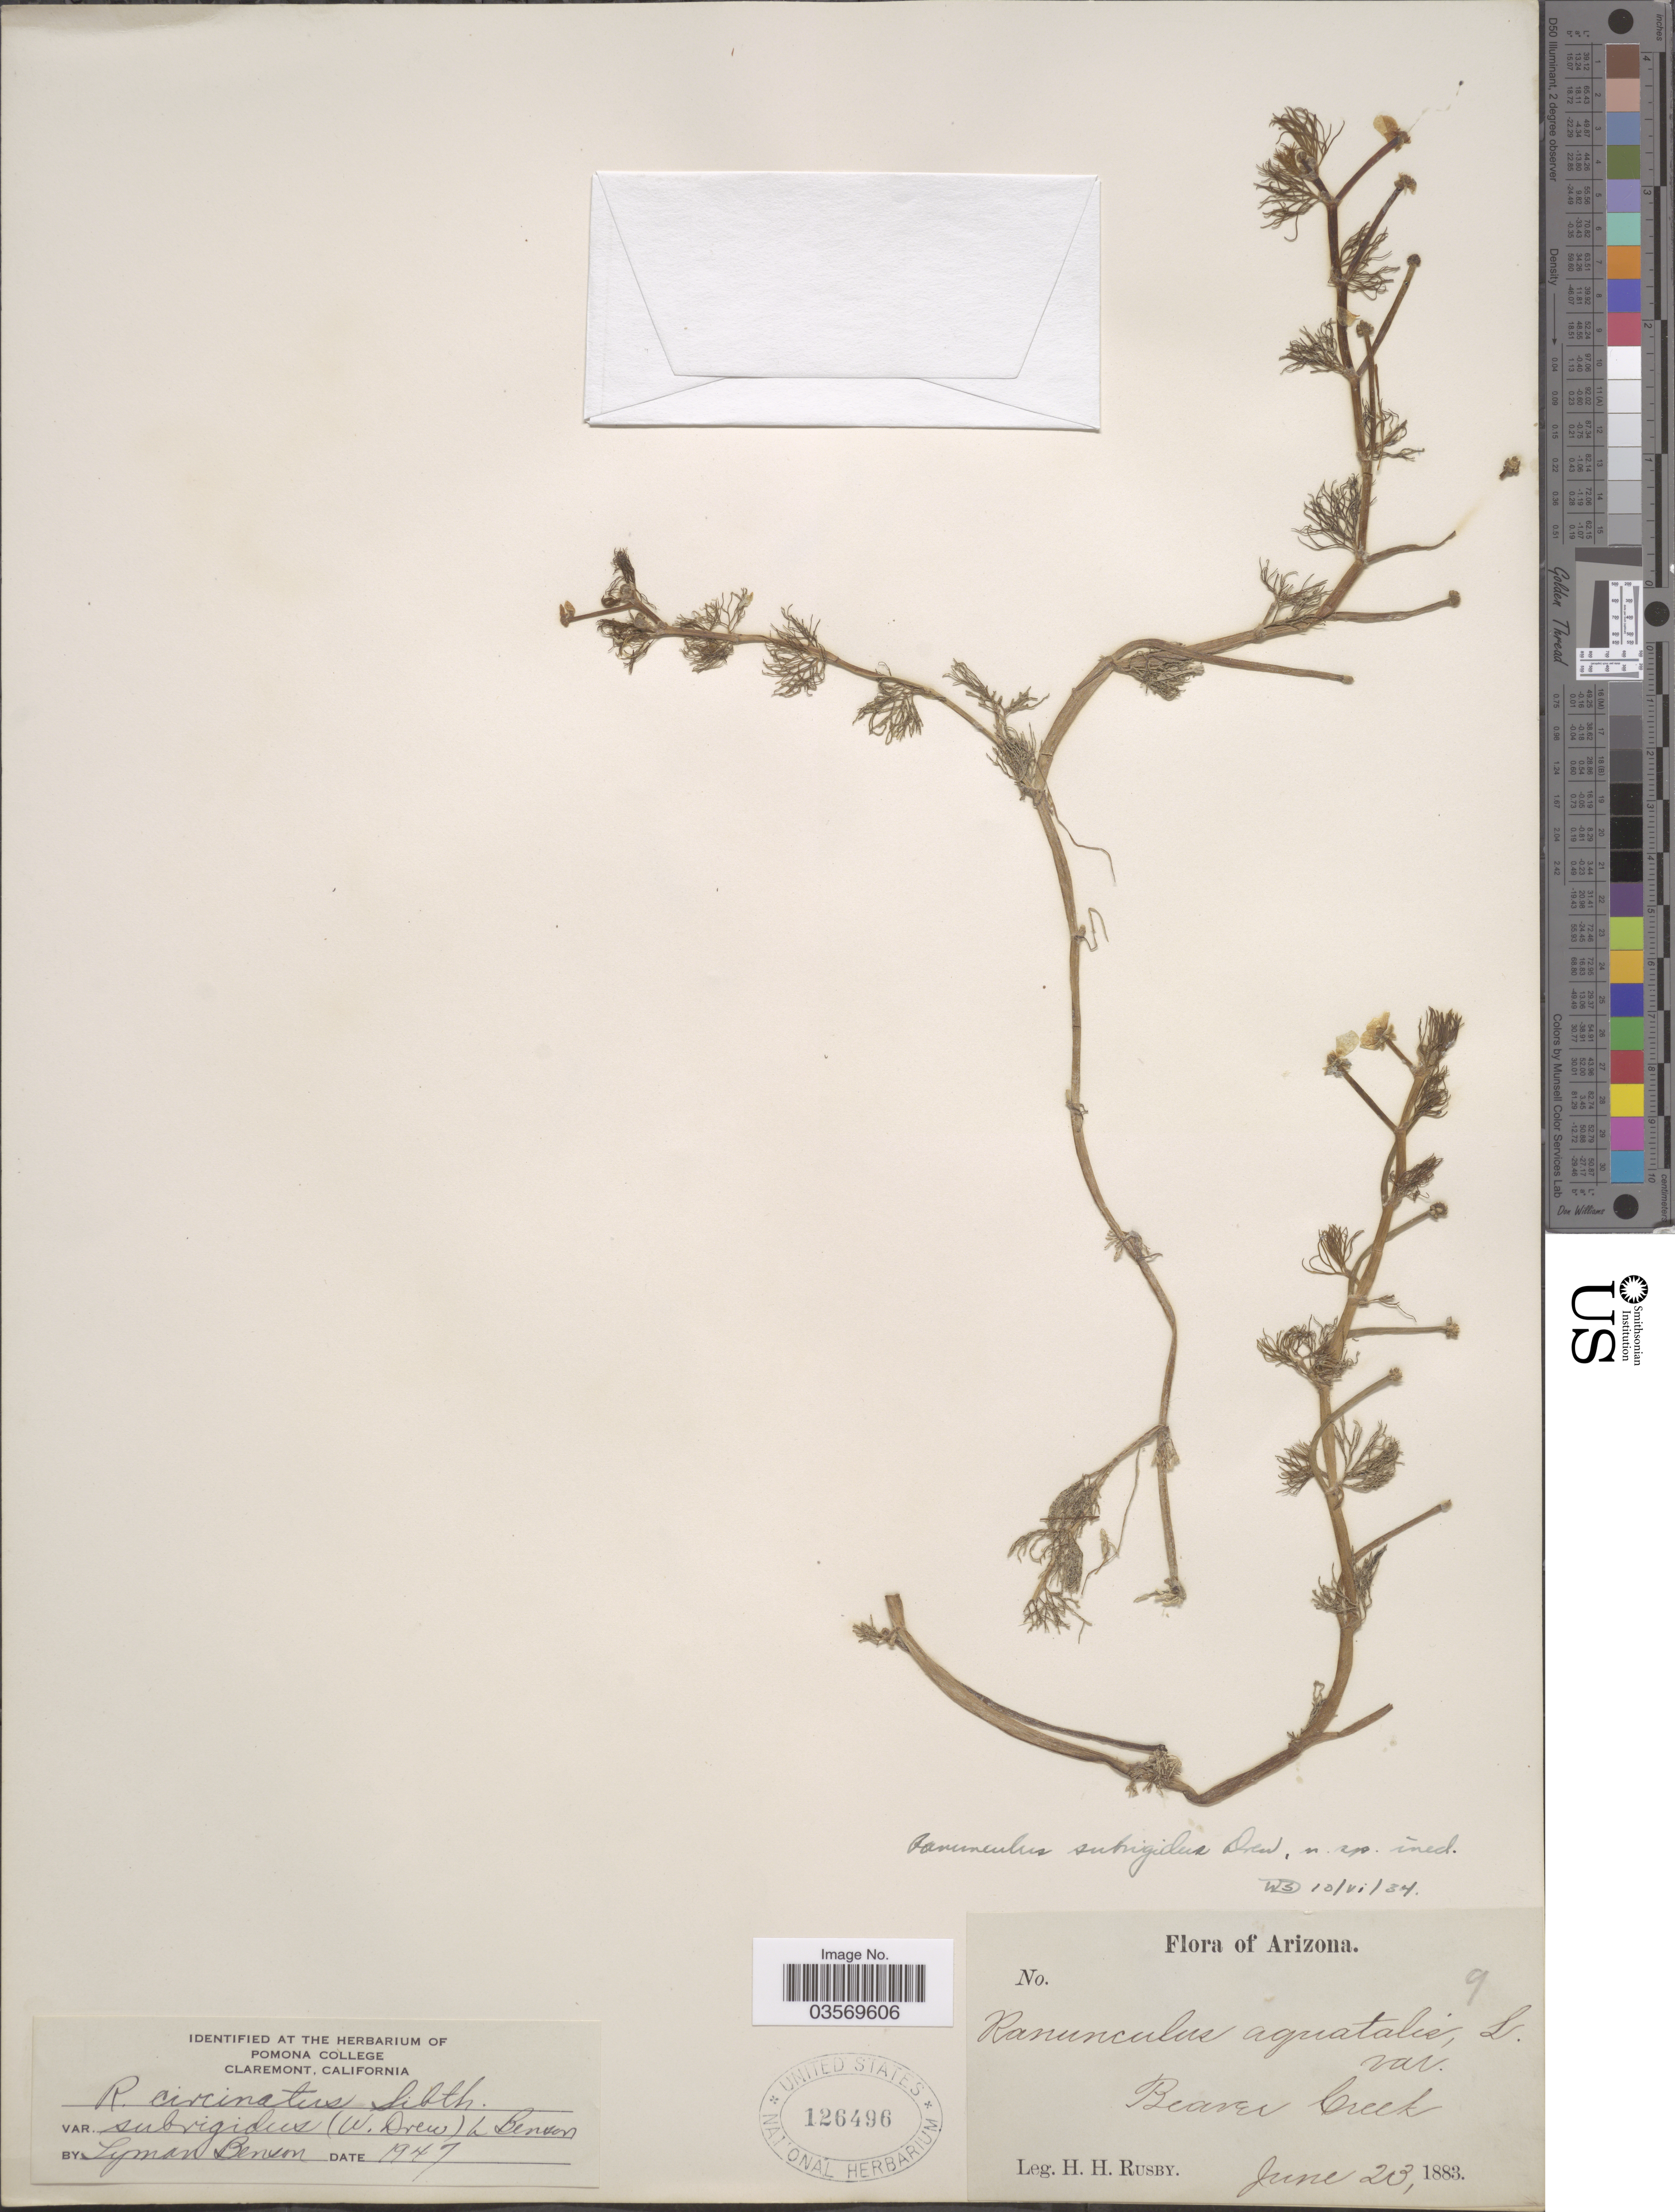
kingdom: Plantae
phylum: Tracheophyta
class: Magnoliopsida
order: Ranunculales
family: Ranunculaceae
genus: Ranunculus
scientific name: Ranunculus subrigidus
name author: W.B. Drew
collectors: H. H. Rusby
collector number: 9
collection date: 1883-06-23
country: United States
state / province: Arizona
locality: Beaver Creek.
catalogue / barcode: US 126496